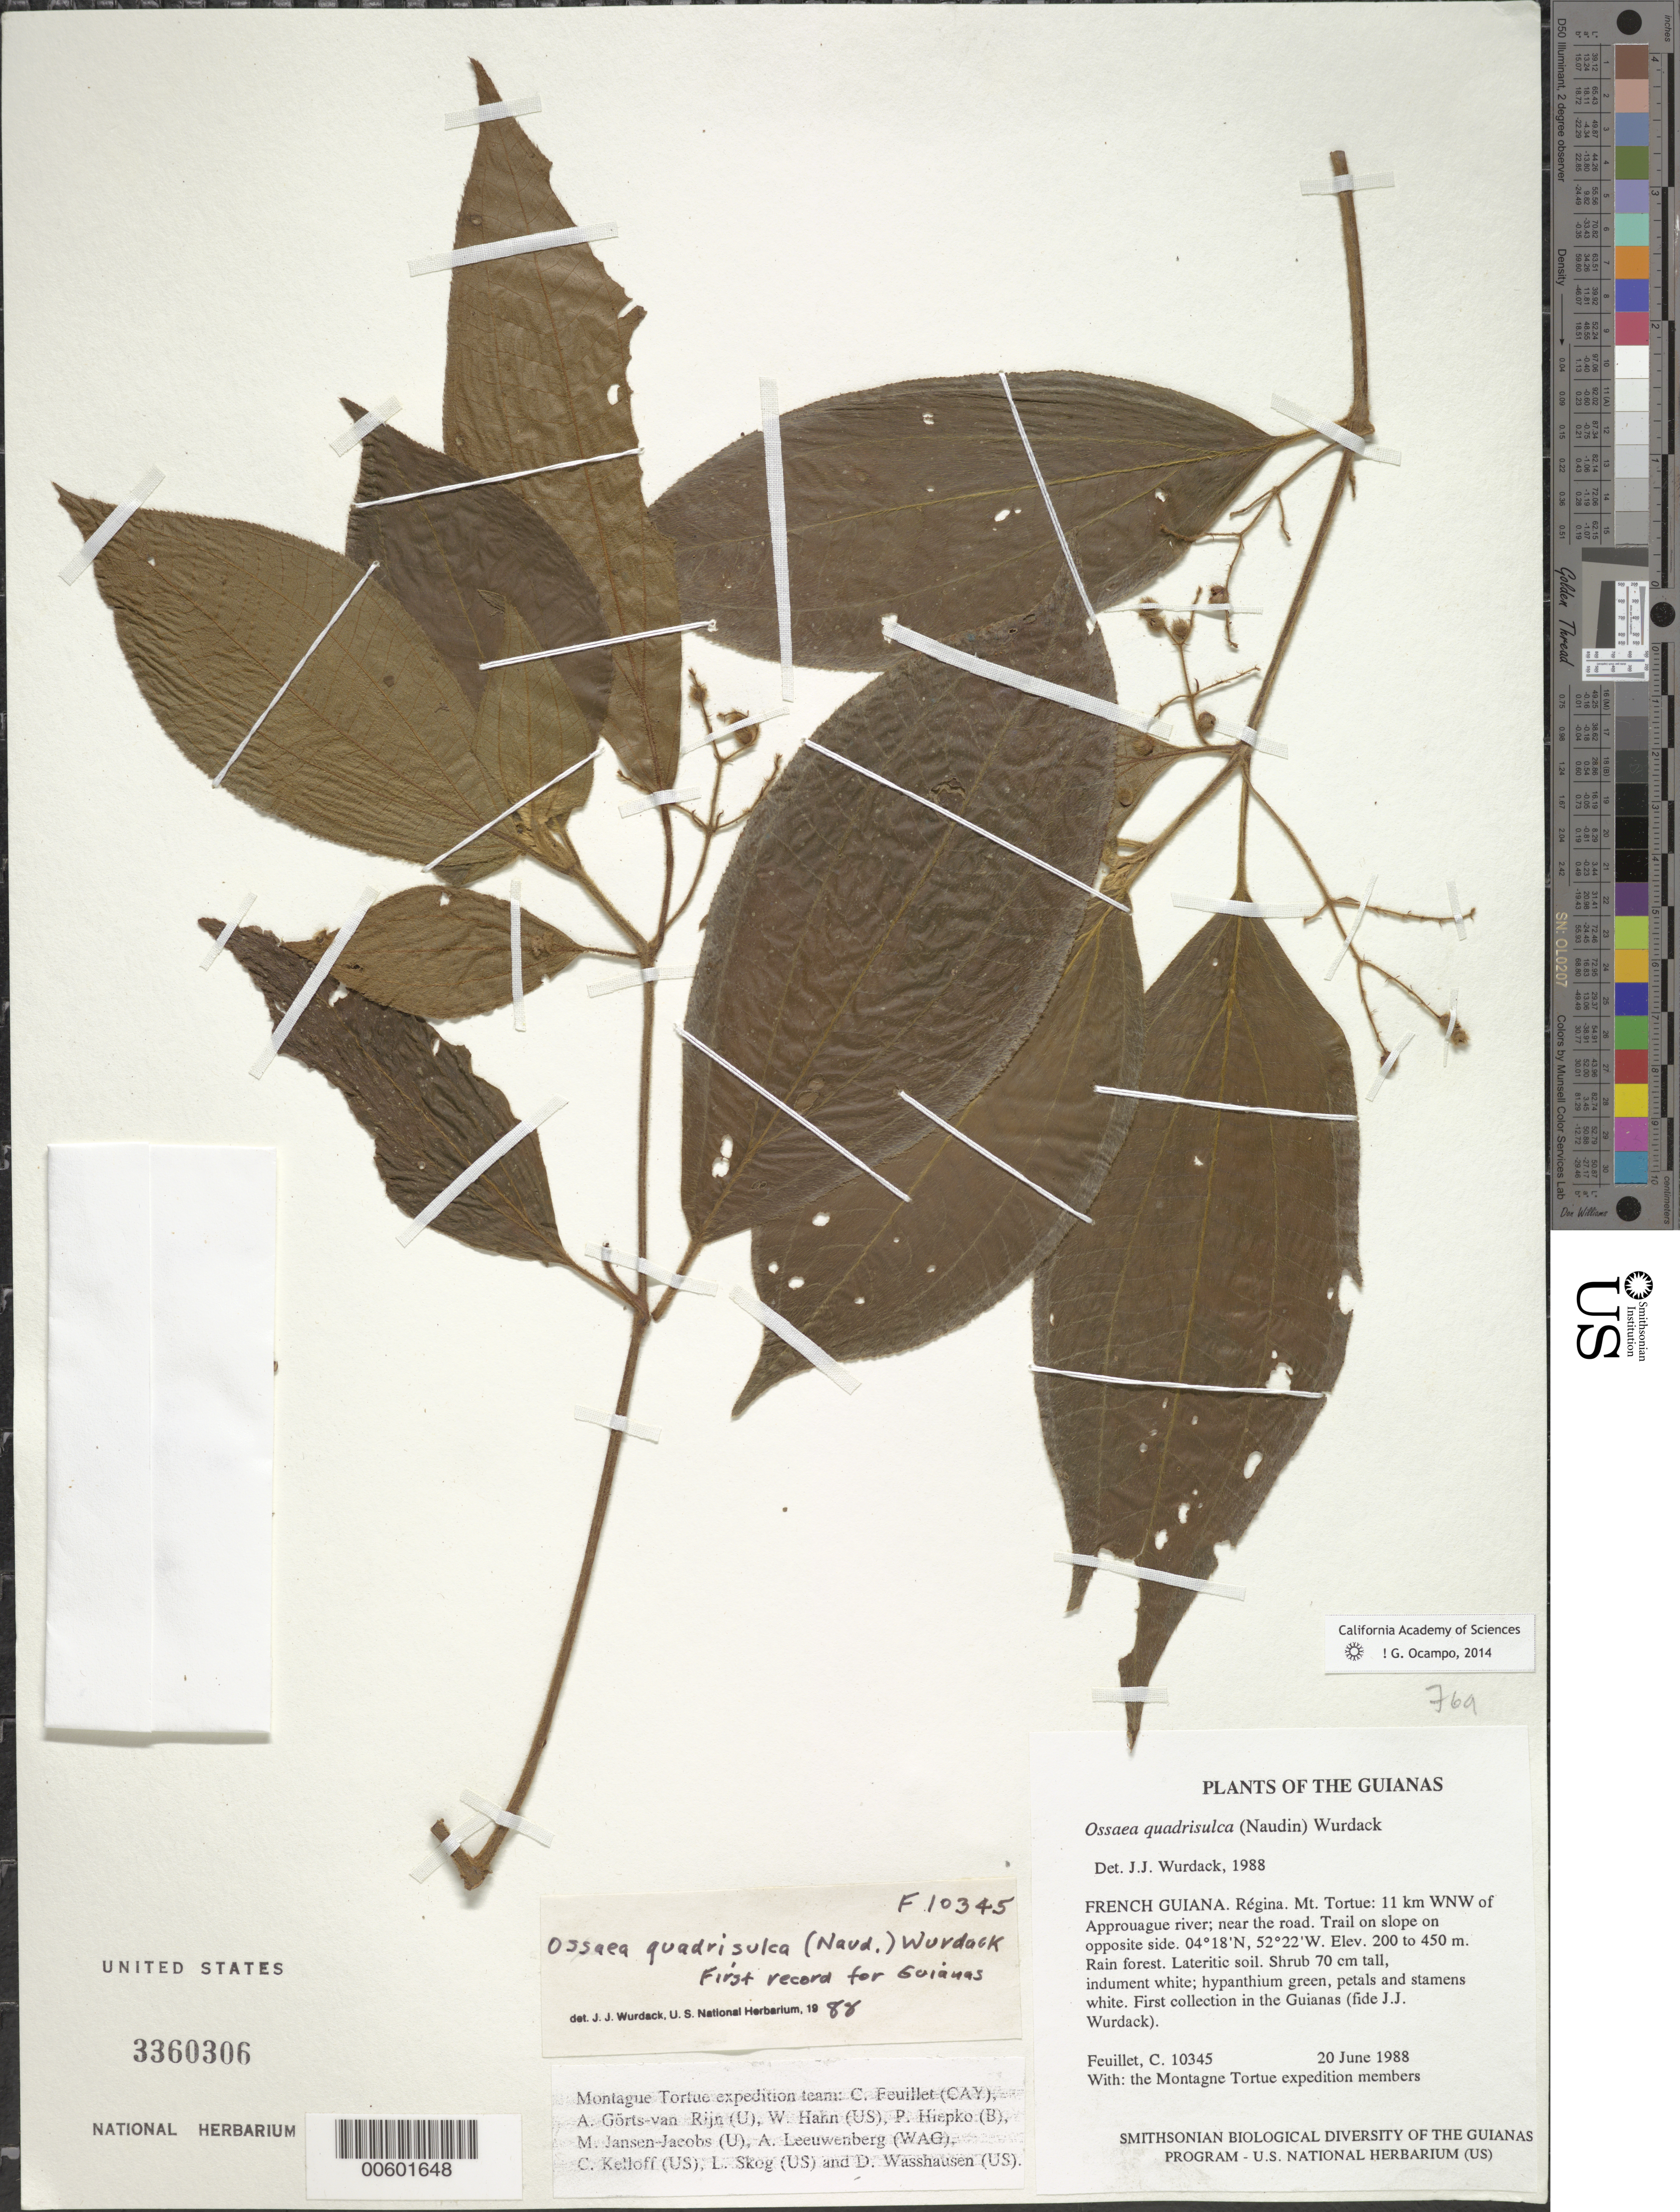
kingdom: Plantae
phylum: Tracheophyta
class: Magnoliopsida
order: Myrtales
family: Melastomataceae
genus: Ossaea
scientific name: Ossaea quadrisulca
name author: (Naudin) Wurdack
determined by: Wurdack, John J., (US), US (UNITED STATES)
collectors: C. Feuillet & Montagne Torte Exped. members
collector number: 10345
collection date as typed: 20 June 1988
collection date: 1988-06-20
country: French Guiana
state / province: Cayenne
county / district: Regina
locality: Mt. Tortue: 11 km WNW of Approuague river; near the road. Trail on slope on opposite side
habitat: Rain forest. Lateritic soil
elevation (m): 200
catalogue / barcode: US 3360306